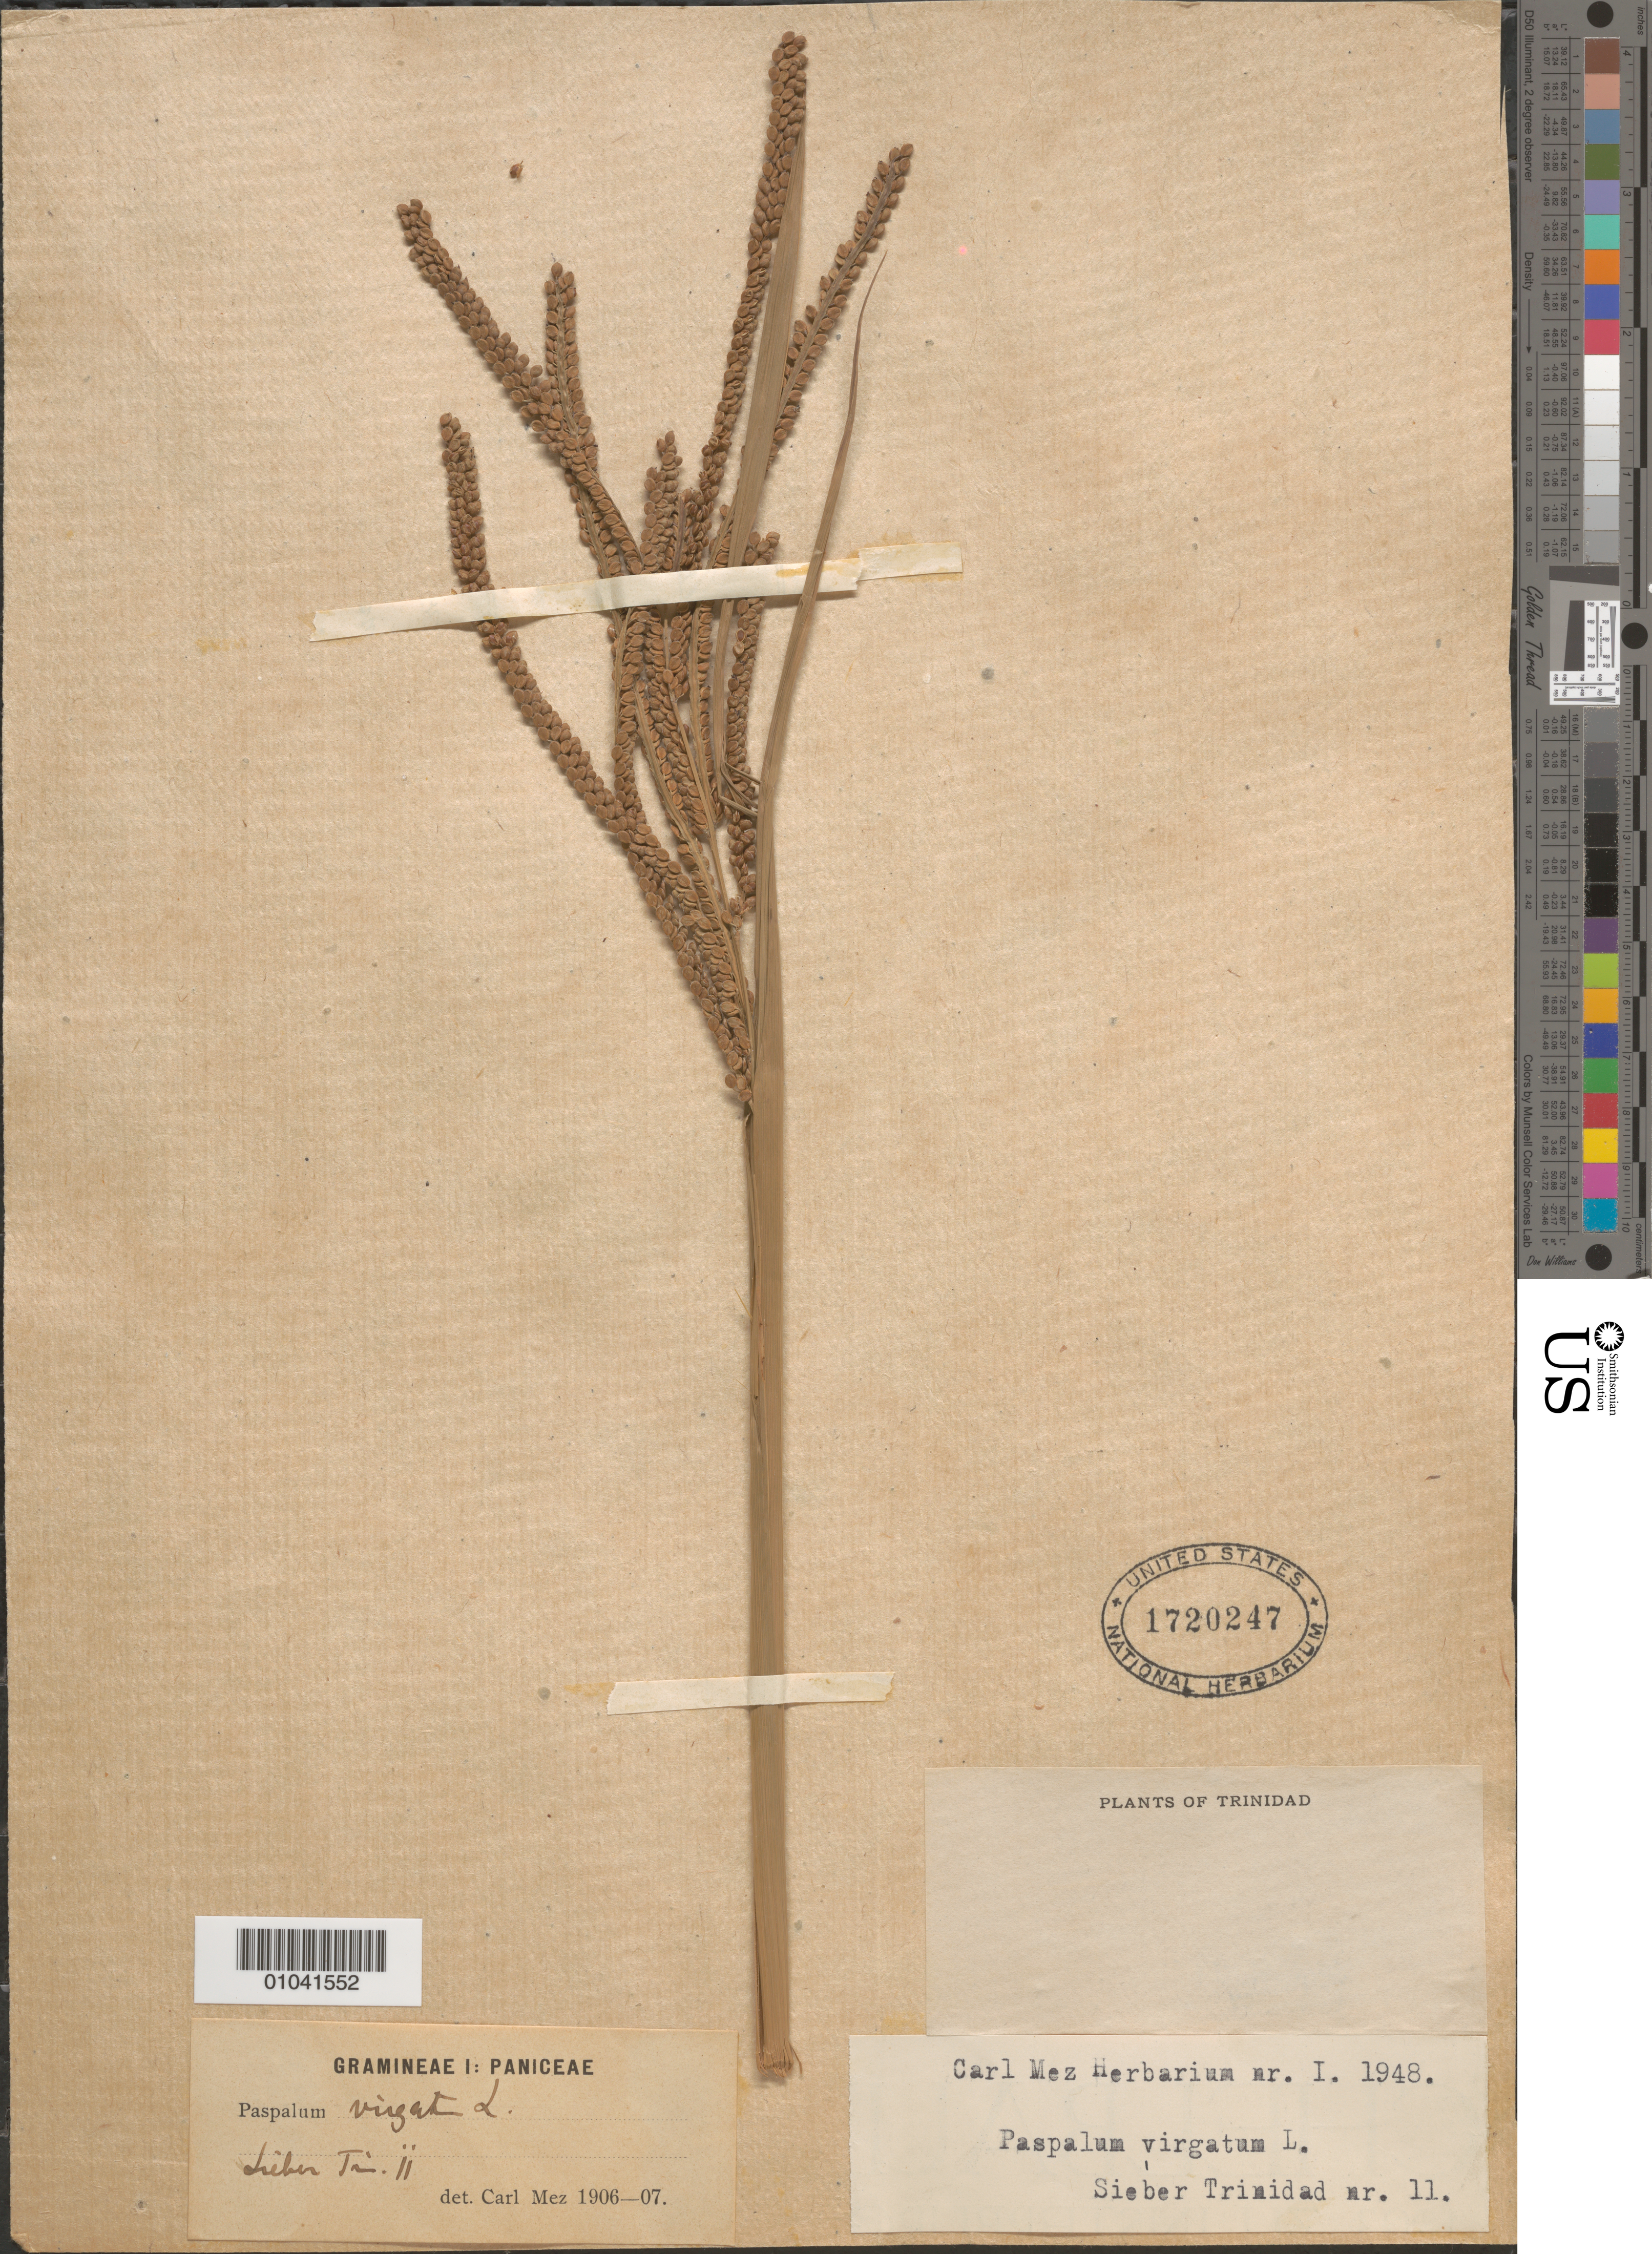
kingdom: Plantae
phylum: Tracheophyta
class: Liliopsida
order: Poales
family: Poaceae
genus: Paspalum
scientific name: Paspalum virgatum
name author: L.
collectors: F. W. Sieber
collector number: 11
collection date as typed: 1906 to -- --- 1907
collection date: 1906/1907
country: Trinidad and Tobago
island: Trinidad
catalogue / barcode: US 1720247